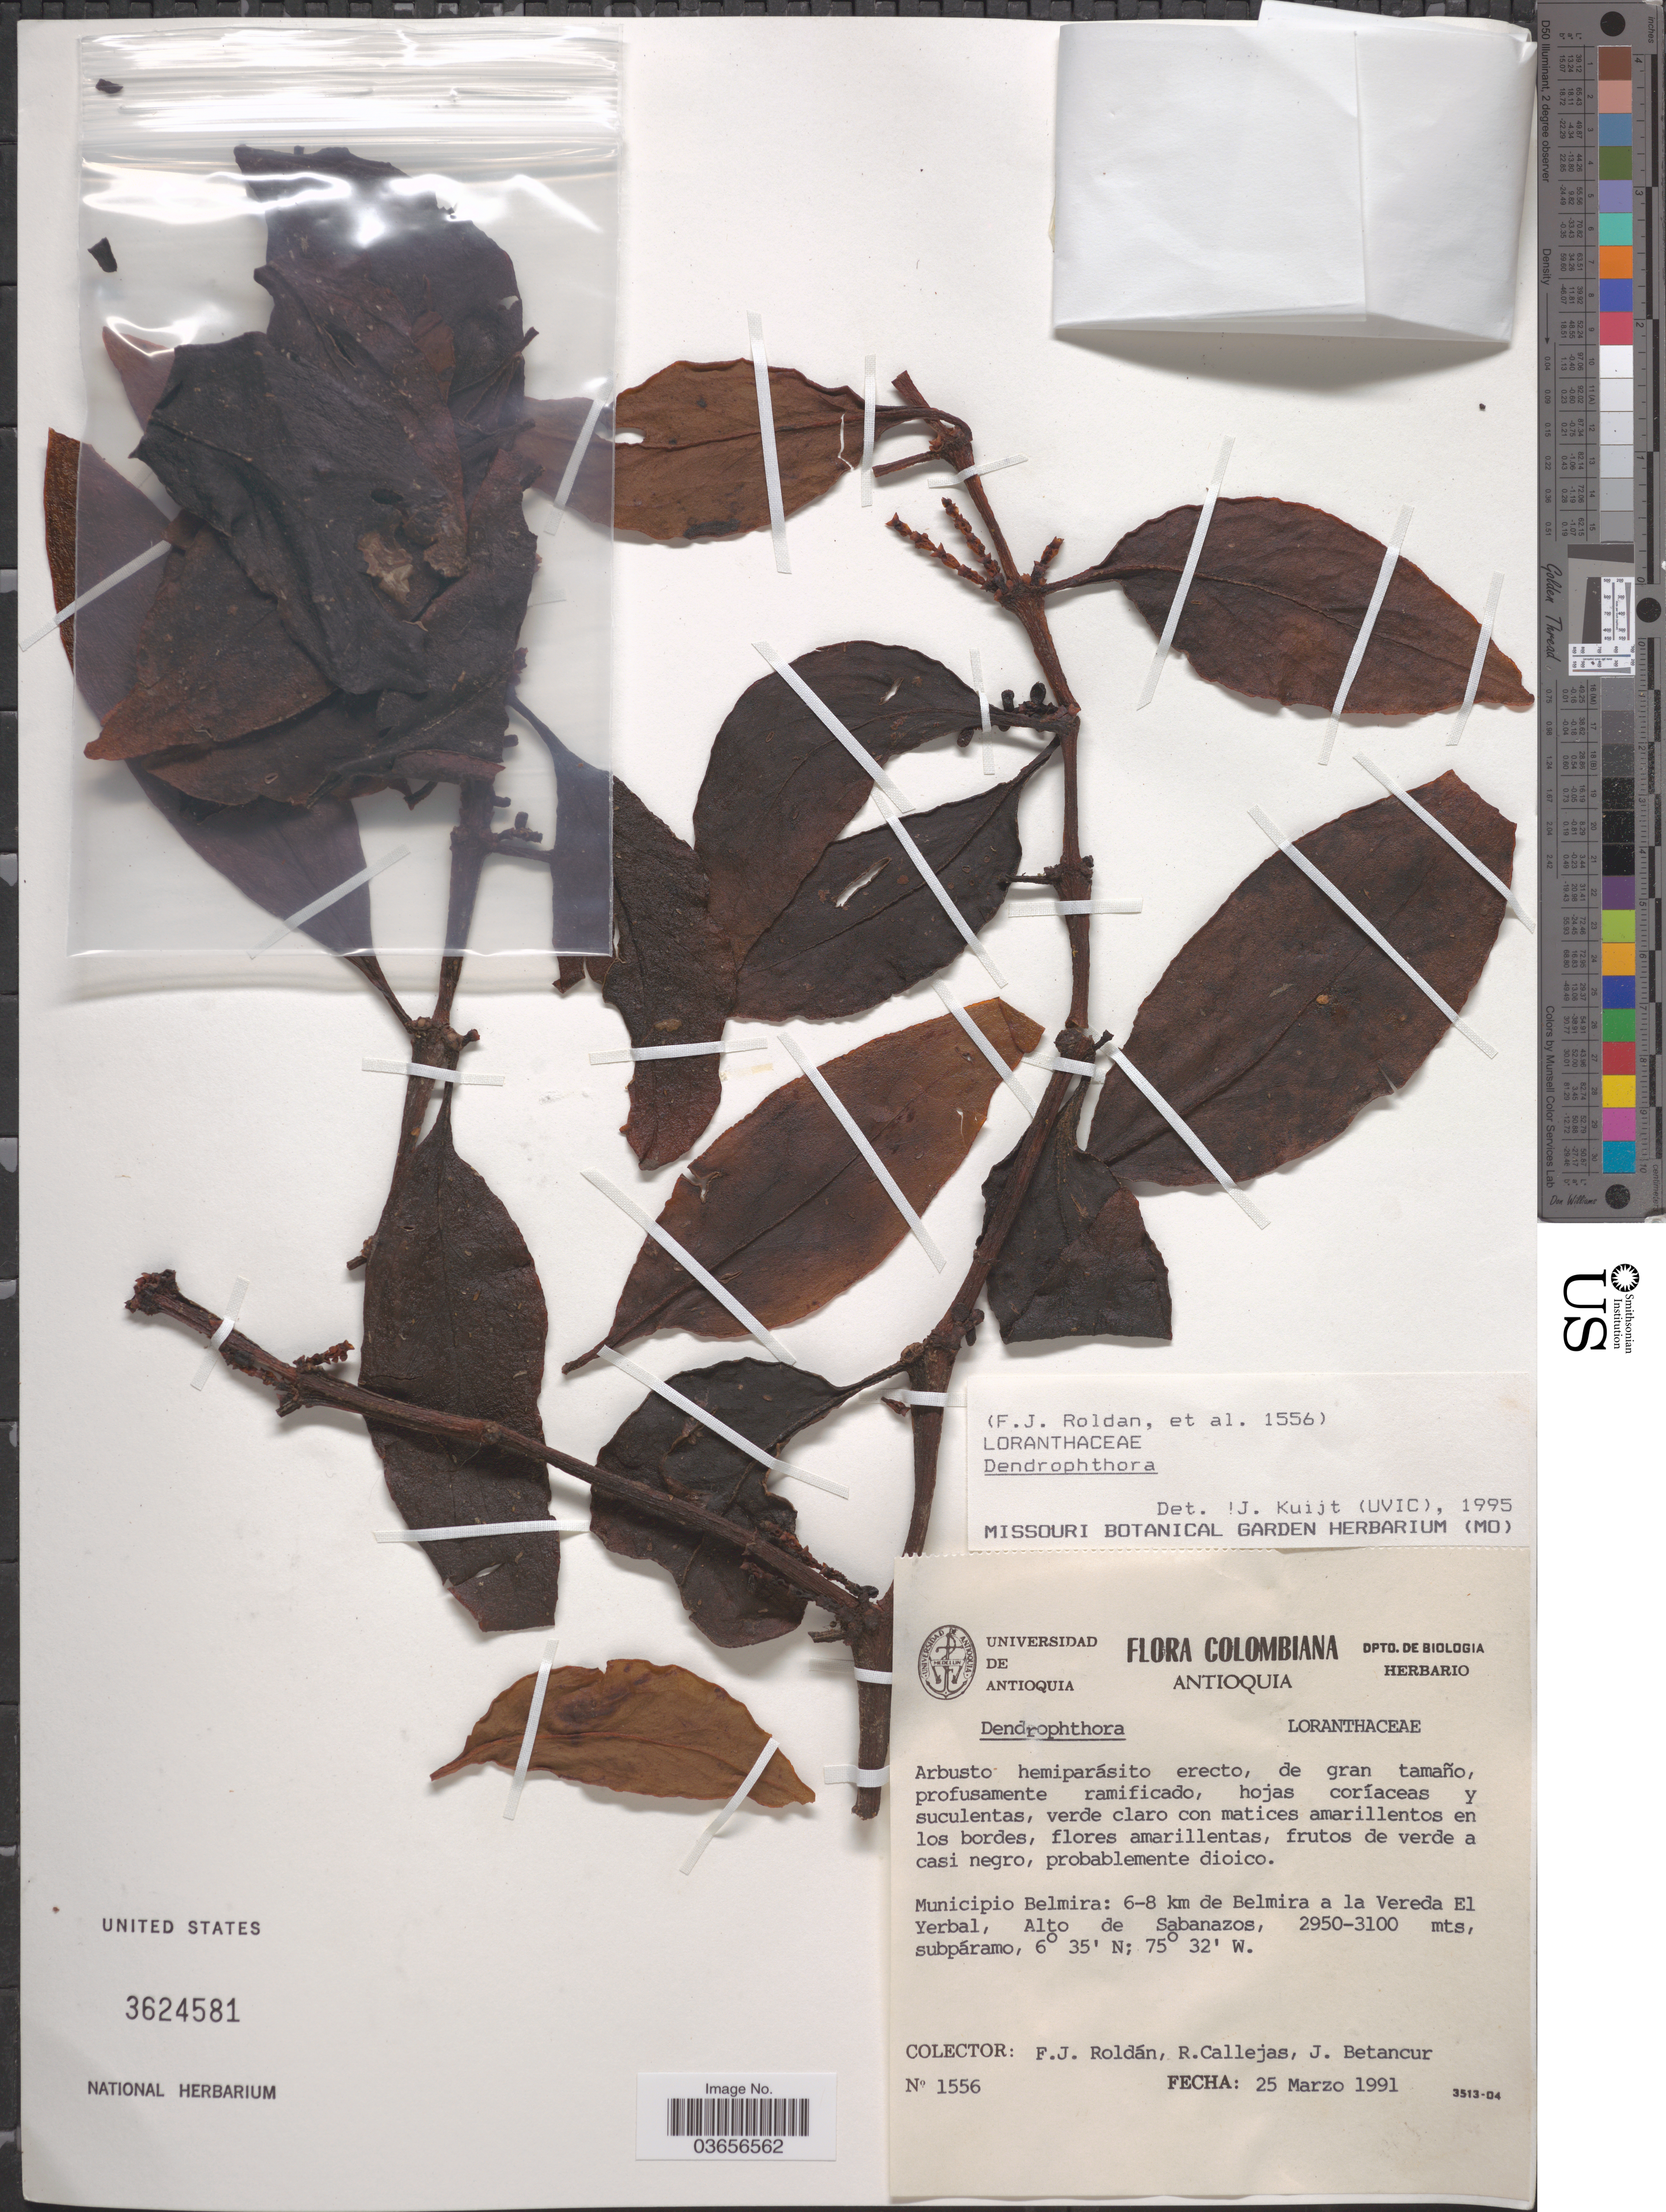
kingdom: Plantae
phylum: Tracheophyta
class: Magnoliopsida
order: Santalales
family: Viscaceae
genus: Dendrophthora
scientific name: Dendrophthora sp.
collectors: F. J. Roldán, R. Callejas & J. Betancur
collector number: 1556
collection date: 1991-03-25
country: Colombia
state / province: Antioquia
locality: Municipio Belmira: 6-8 km de Belmira a la Vereda El Yerbal, Alto de Sabanazos.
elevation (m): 2950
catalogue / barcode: US 3624581